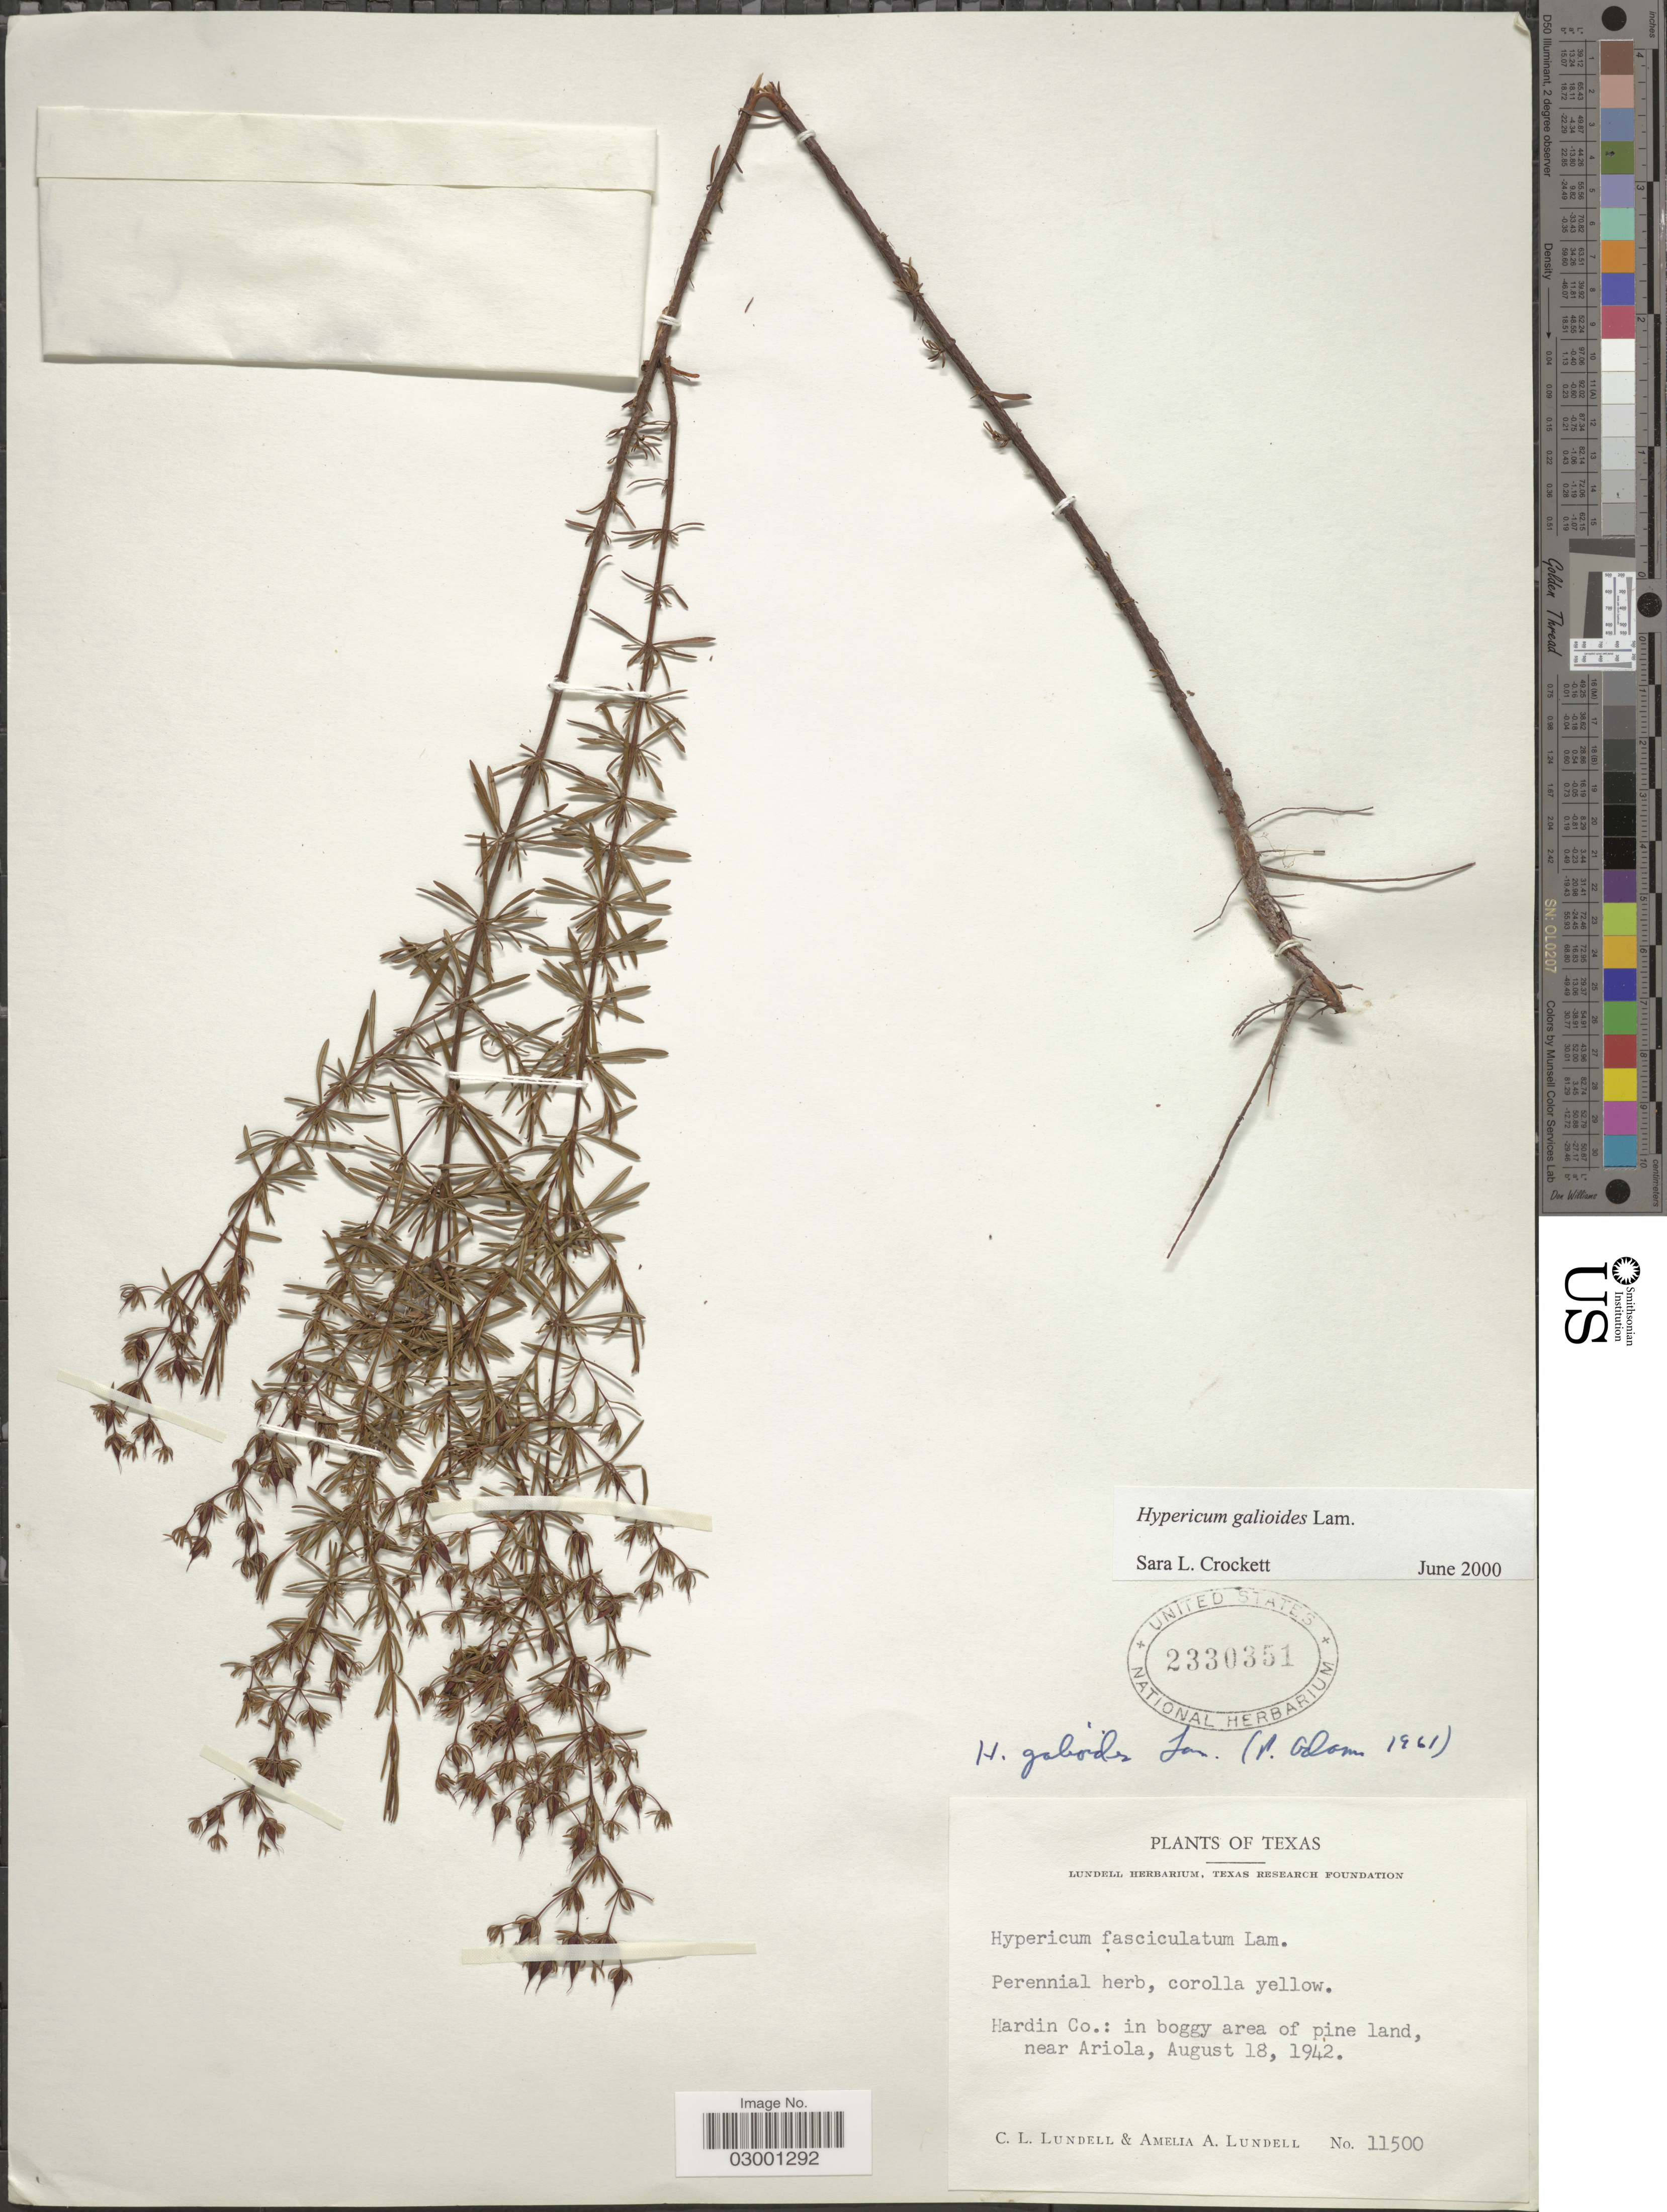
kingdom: Plantae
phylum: Tracheophyta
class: Magnoliopsida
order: Malpighiales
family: Hypericaceae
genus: Hypericum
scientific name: Hypericum galioides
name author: Lam.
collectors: C. L. Lundell & A. A. Lundell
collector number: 11500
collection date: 1942-08-18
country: United States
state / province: Texas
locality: Hardin Co.: in boggy area of pine land, near Ariola.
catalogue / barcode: US 2330351